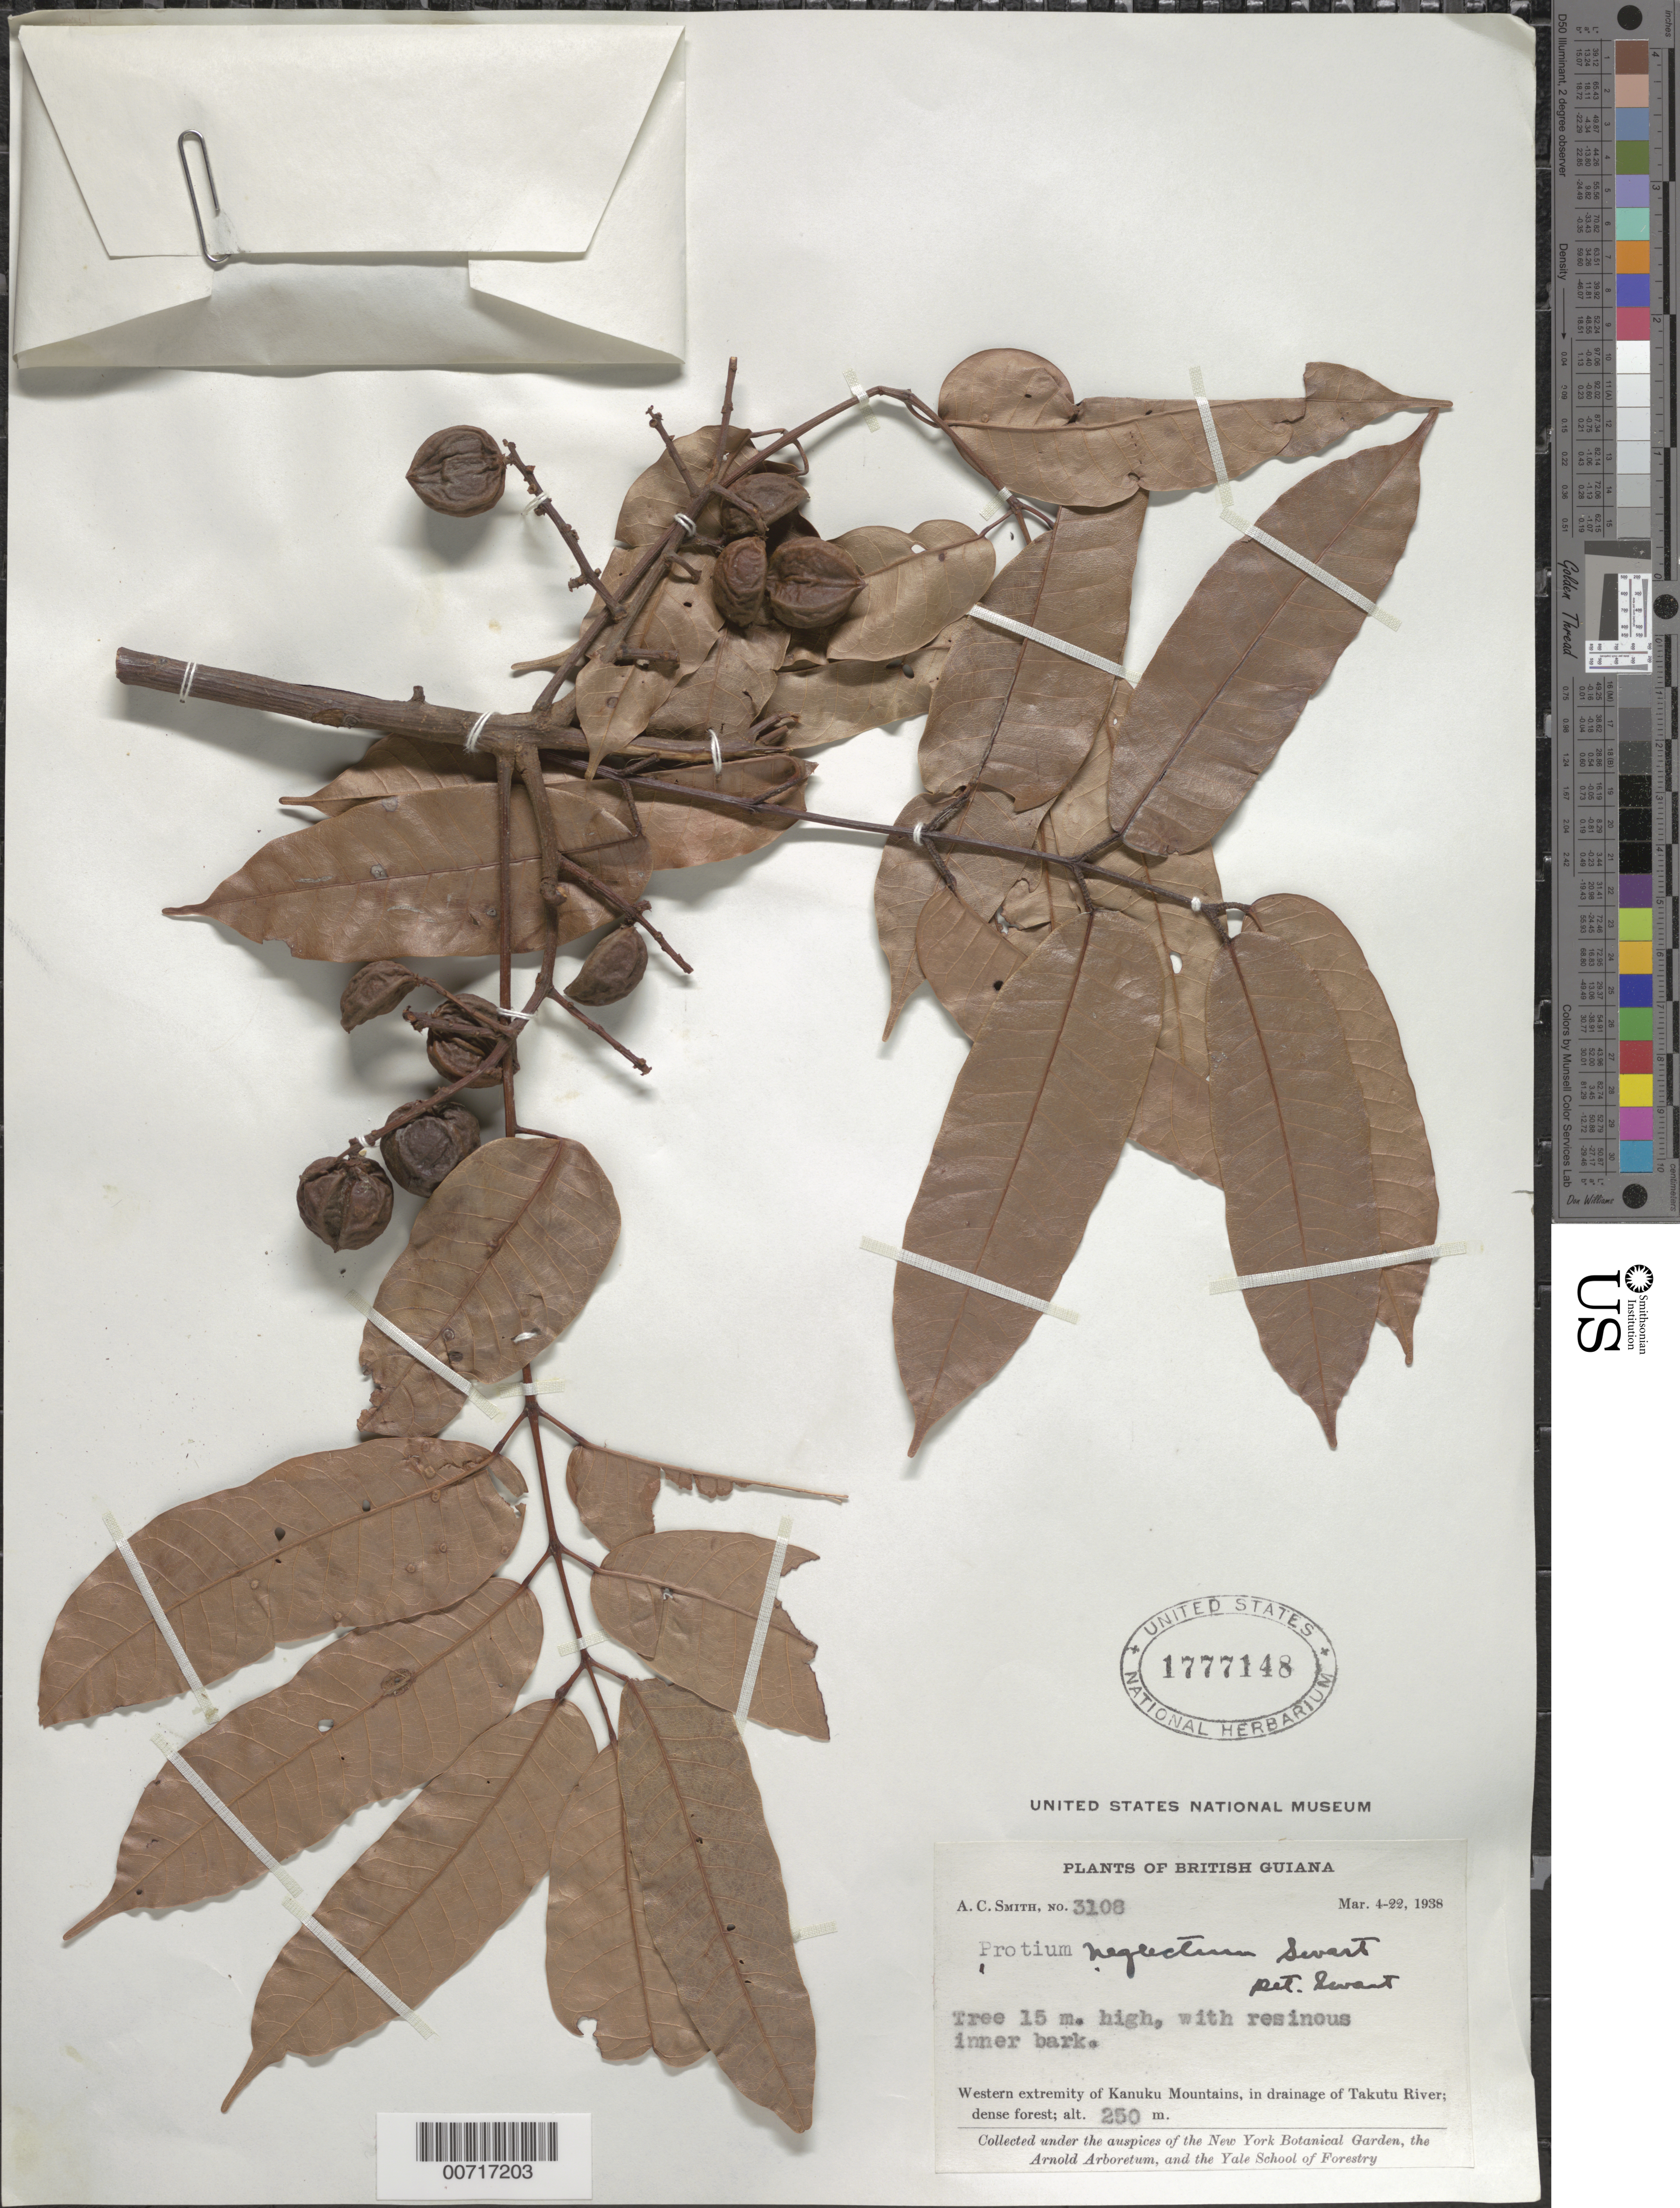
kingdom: Plantae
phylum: Tracheophyta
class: Magnoliopsida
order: Sapindales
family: Burseraceae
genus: Protium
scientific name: Protium neglectum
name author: Swart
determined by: Swart, Jan J., (UTRECHT)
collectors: A. C. Smith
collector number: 3108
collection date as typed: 4-Mar-38 to 22-Mar-38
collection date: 1938-03-04/1938-03-22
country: Guyana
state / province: U. Takutu-U. Essequibo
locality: Kanuku Mts., drainage of Takutu R., western extremity of Kanuku Mountains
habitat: Dense forest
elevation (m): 250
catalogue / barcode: US 1777148